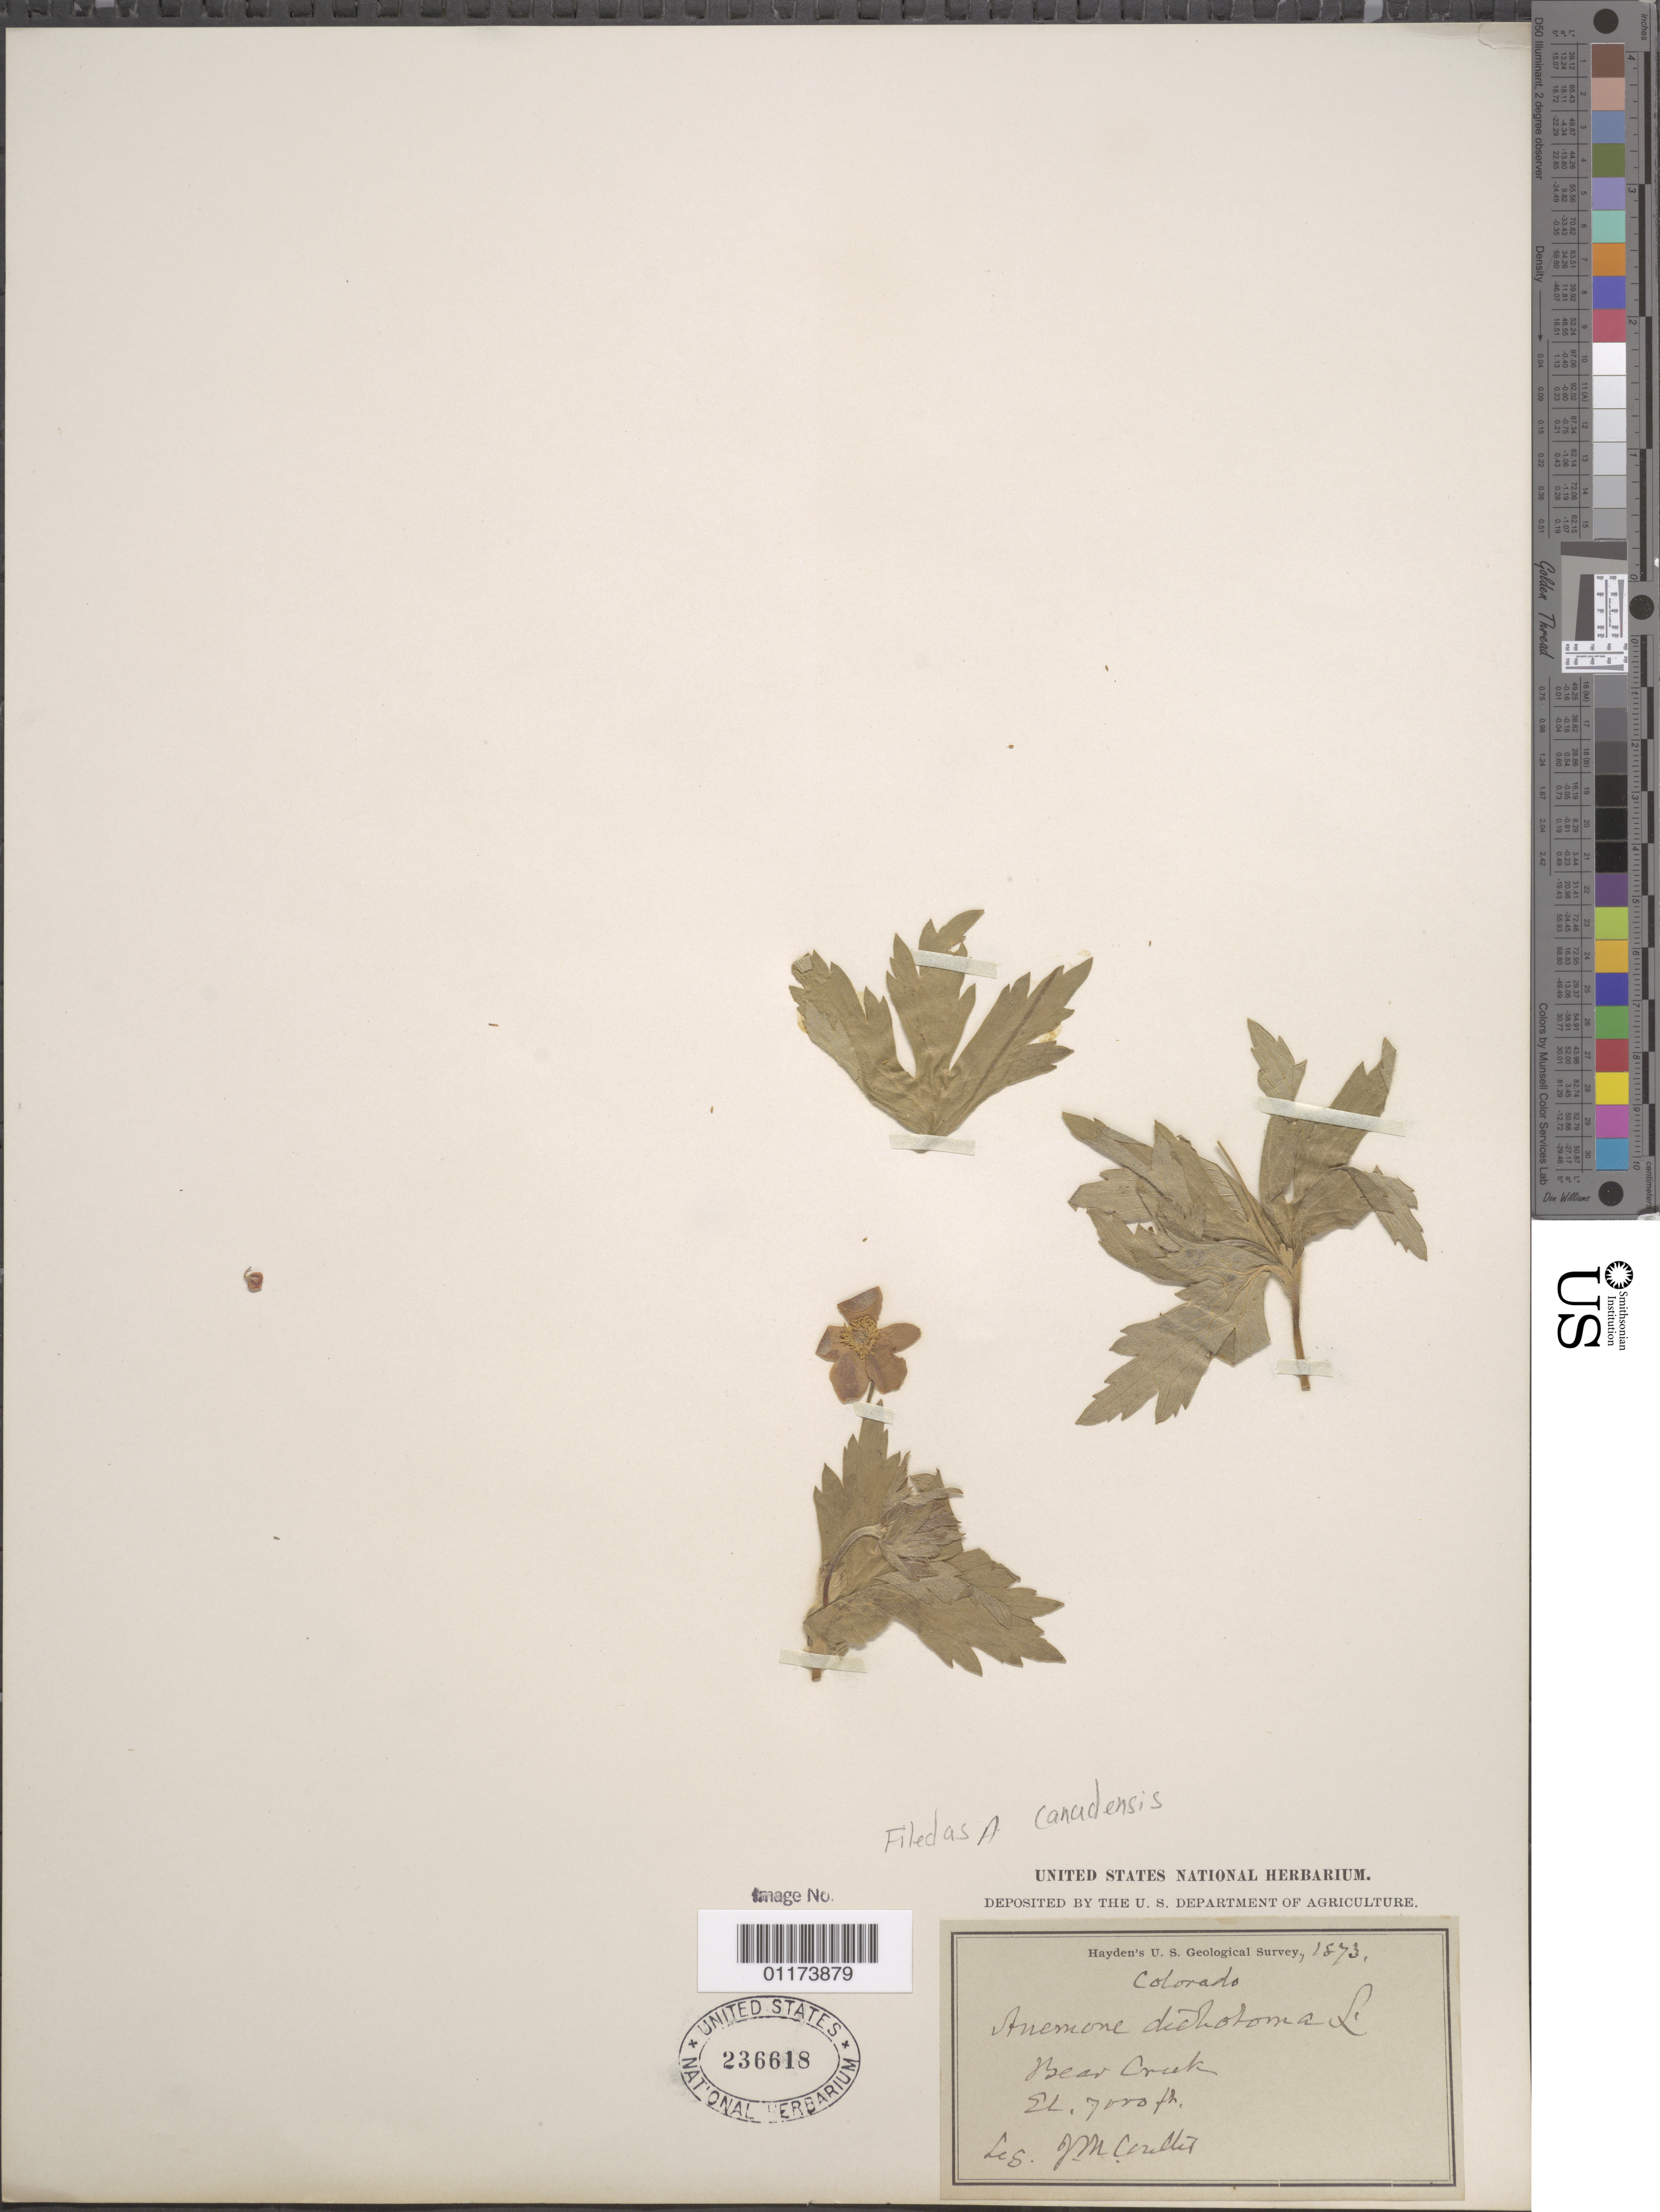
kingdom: Plantae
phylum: Tracheophyta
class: Magnoliopsida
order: Ranunculales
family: Ranunculaceae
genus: Anemone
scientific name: Anemone canadensis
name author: L.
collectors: J. M. Coulter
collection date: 1873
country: United States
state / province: Colorado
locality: Bear Creek.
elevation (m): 2134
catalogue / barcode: US 236618